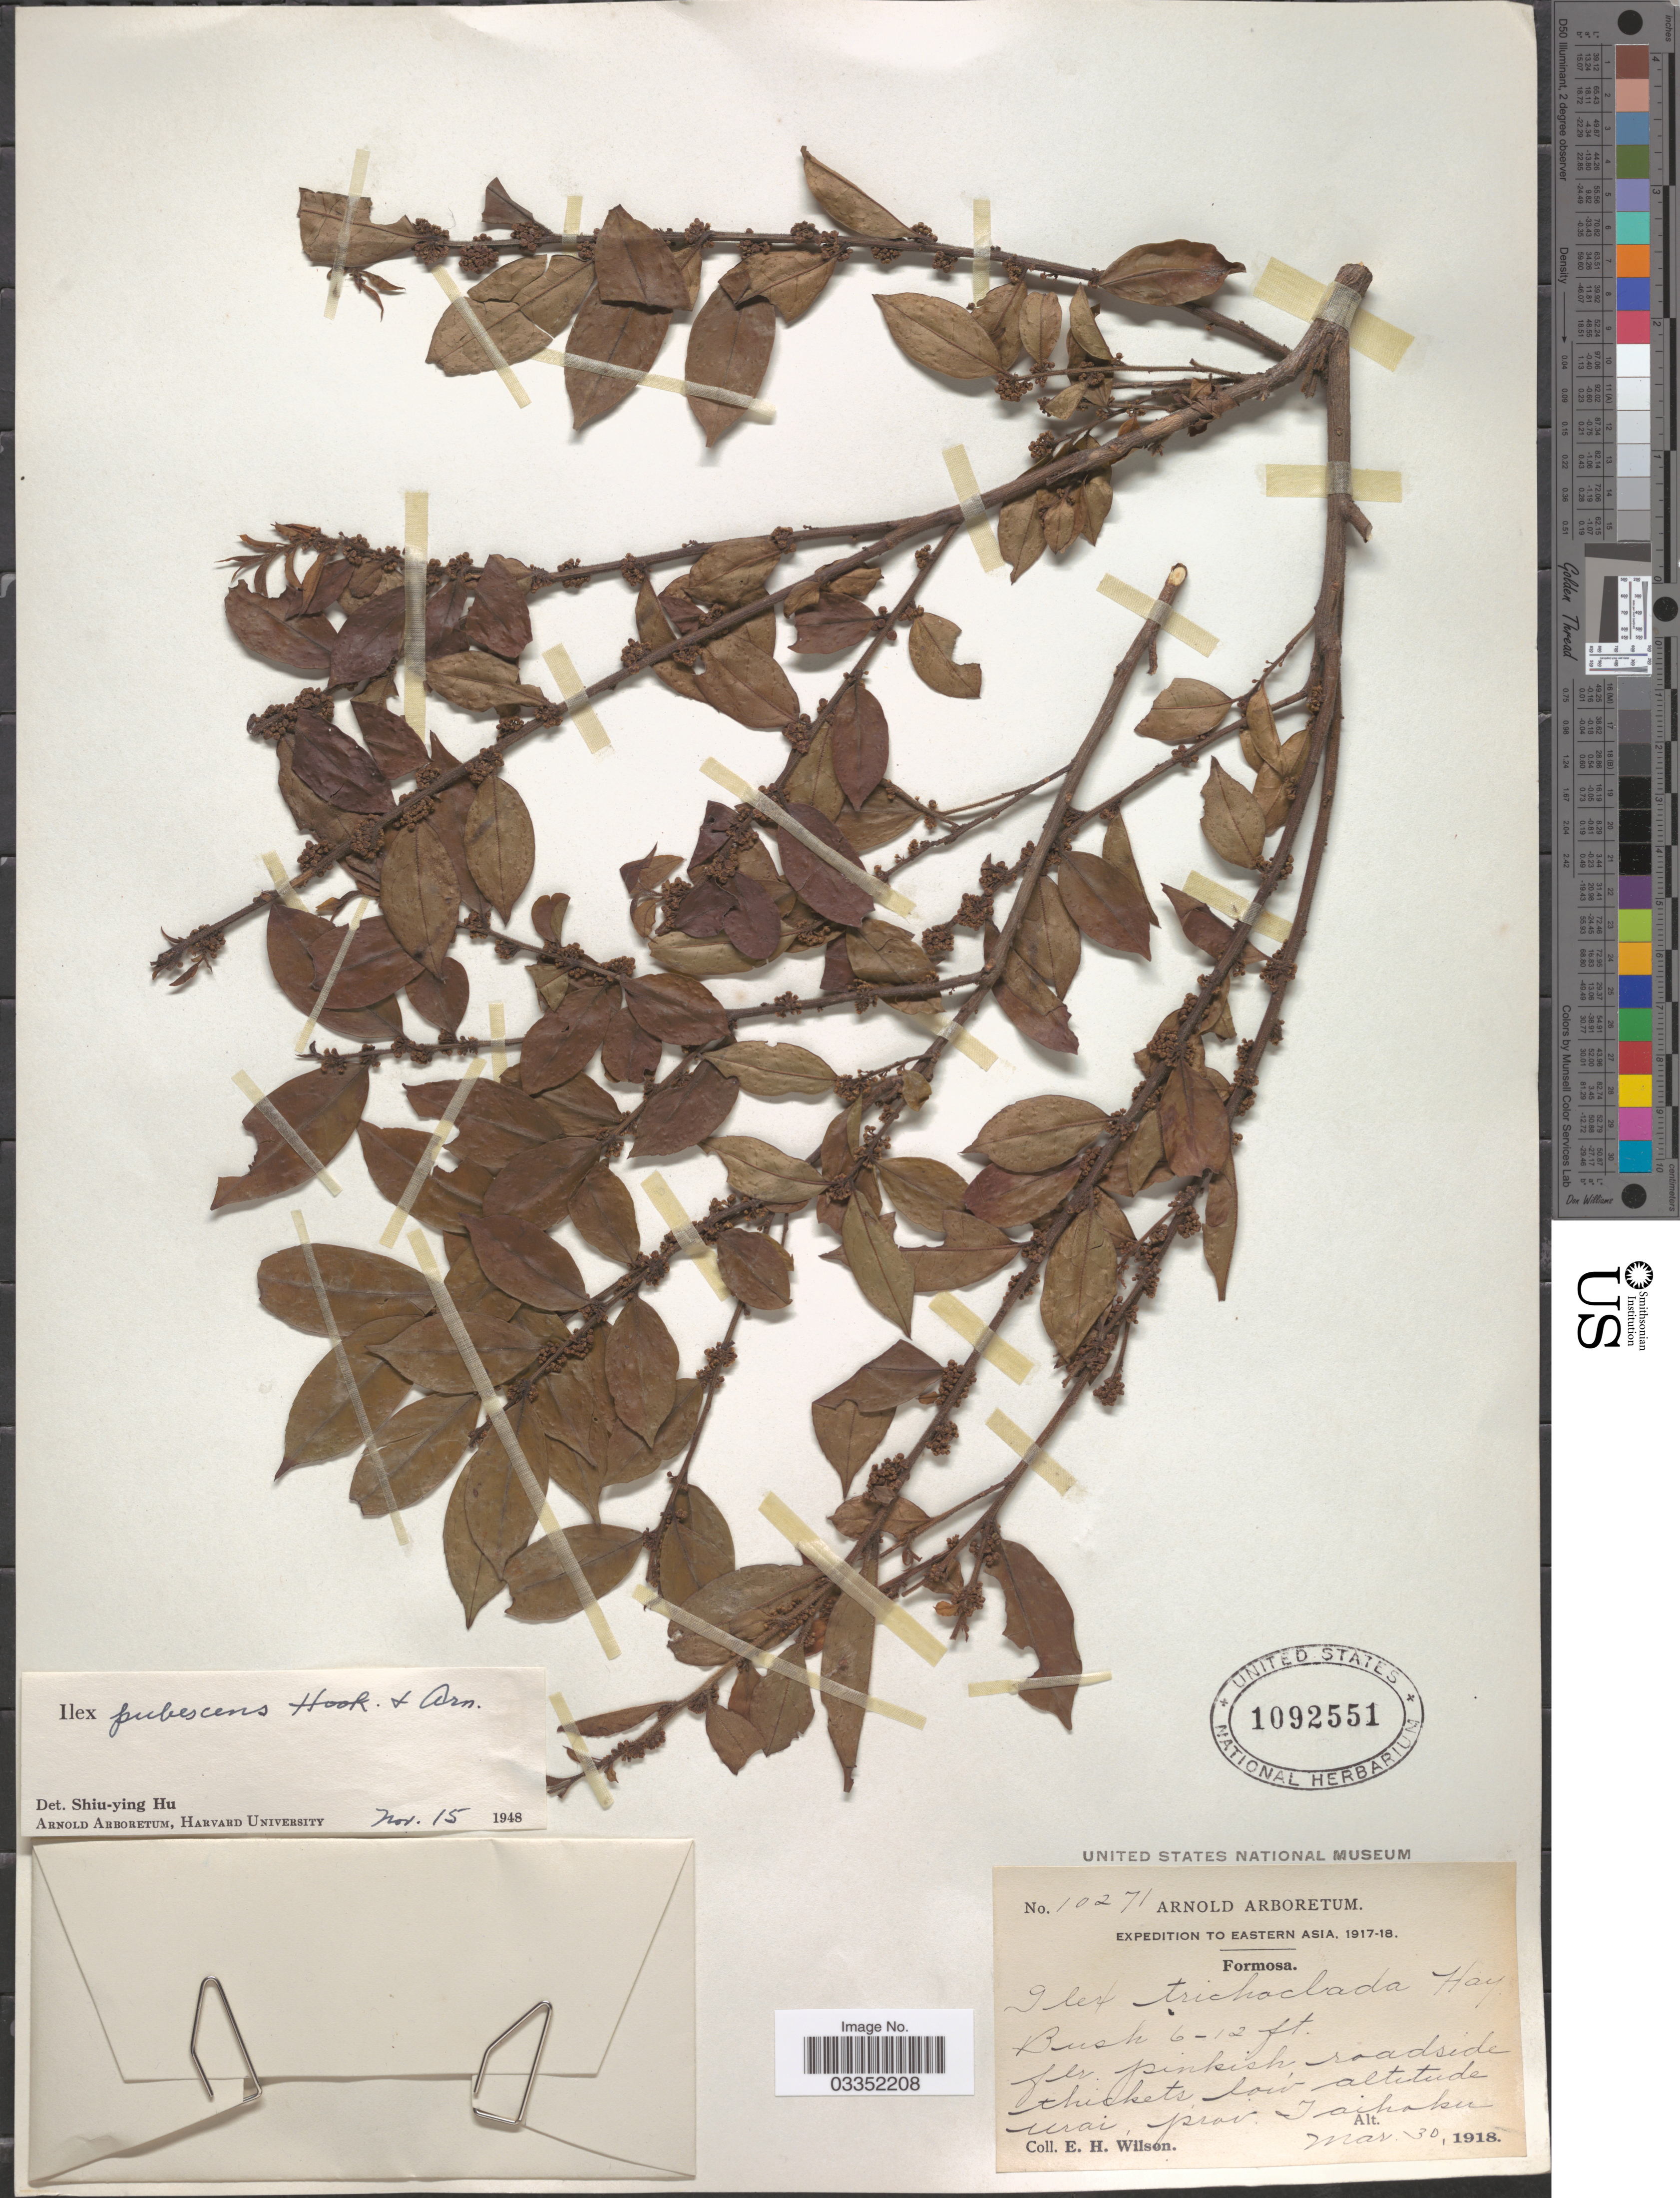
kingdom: Plantae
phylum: Tracheophyta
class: Magnoliopsida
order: Aquifoliales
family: Aquifoliaceae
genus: Ilex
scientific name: Ilex pubescens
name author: Hook. & Arn.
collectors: E. Wilson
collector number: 10271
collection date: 1918-03-30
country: Taiwan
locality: Eastern Asia, Formosa, Urai, prov. Taihoku.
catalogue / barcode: US 1092551